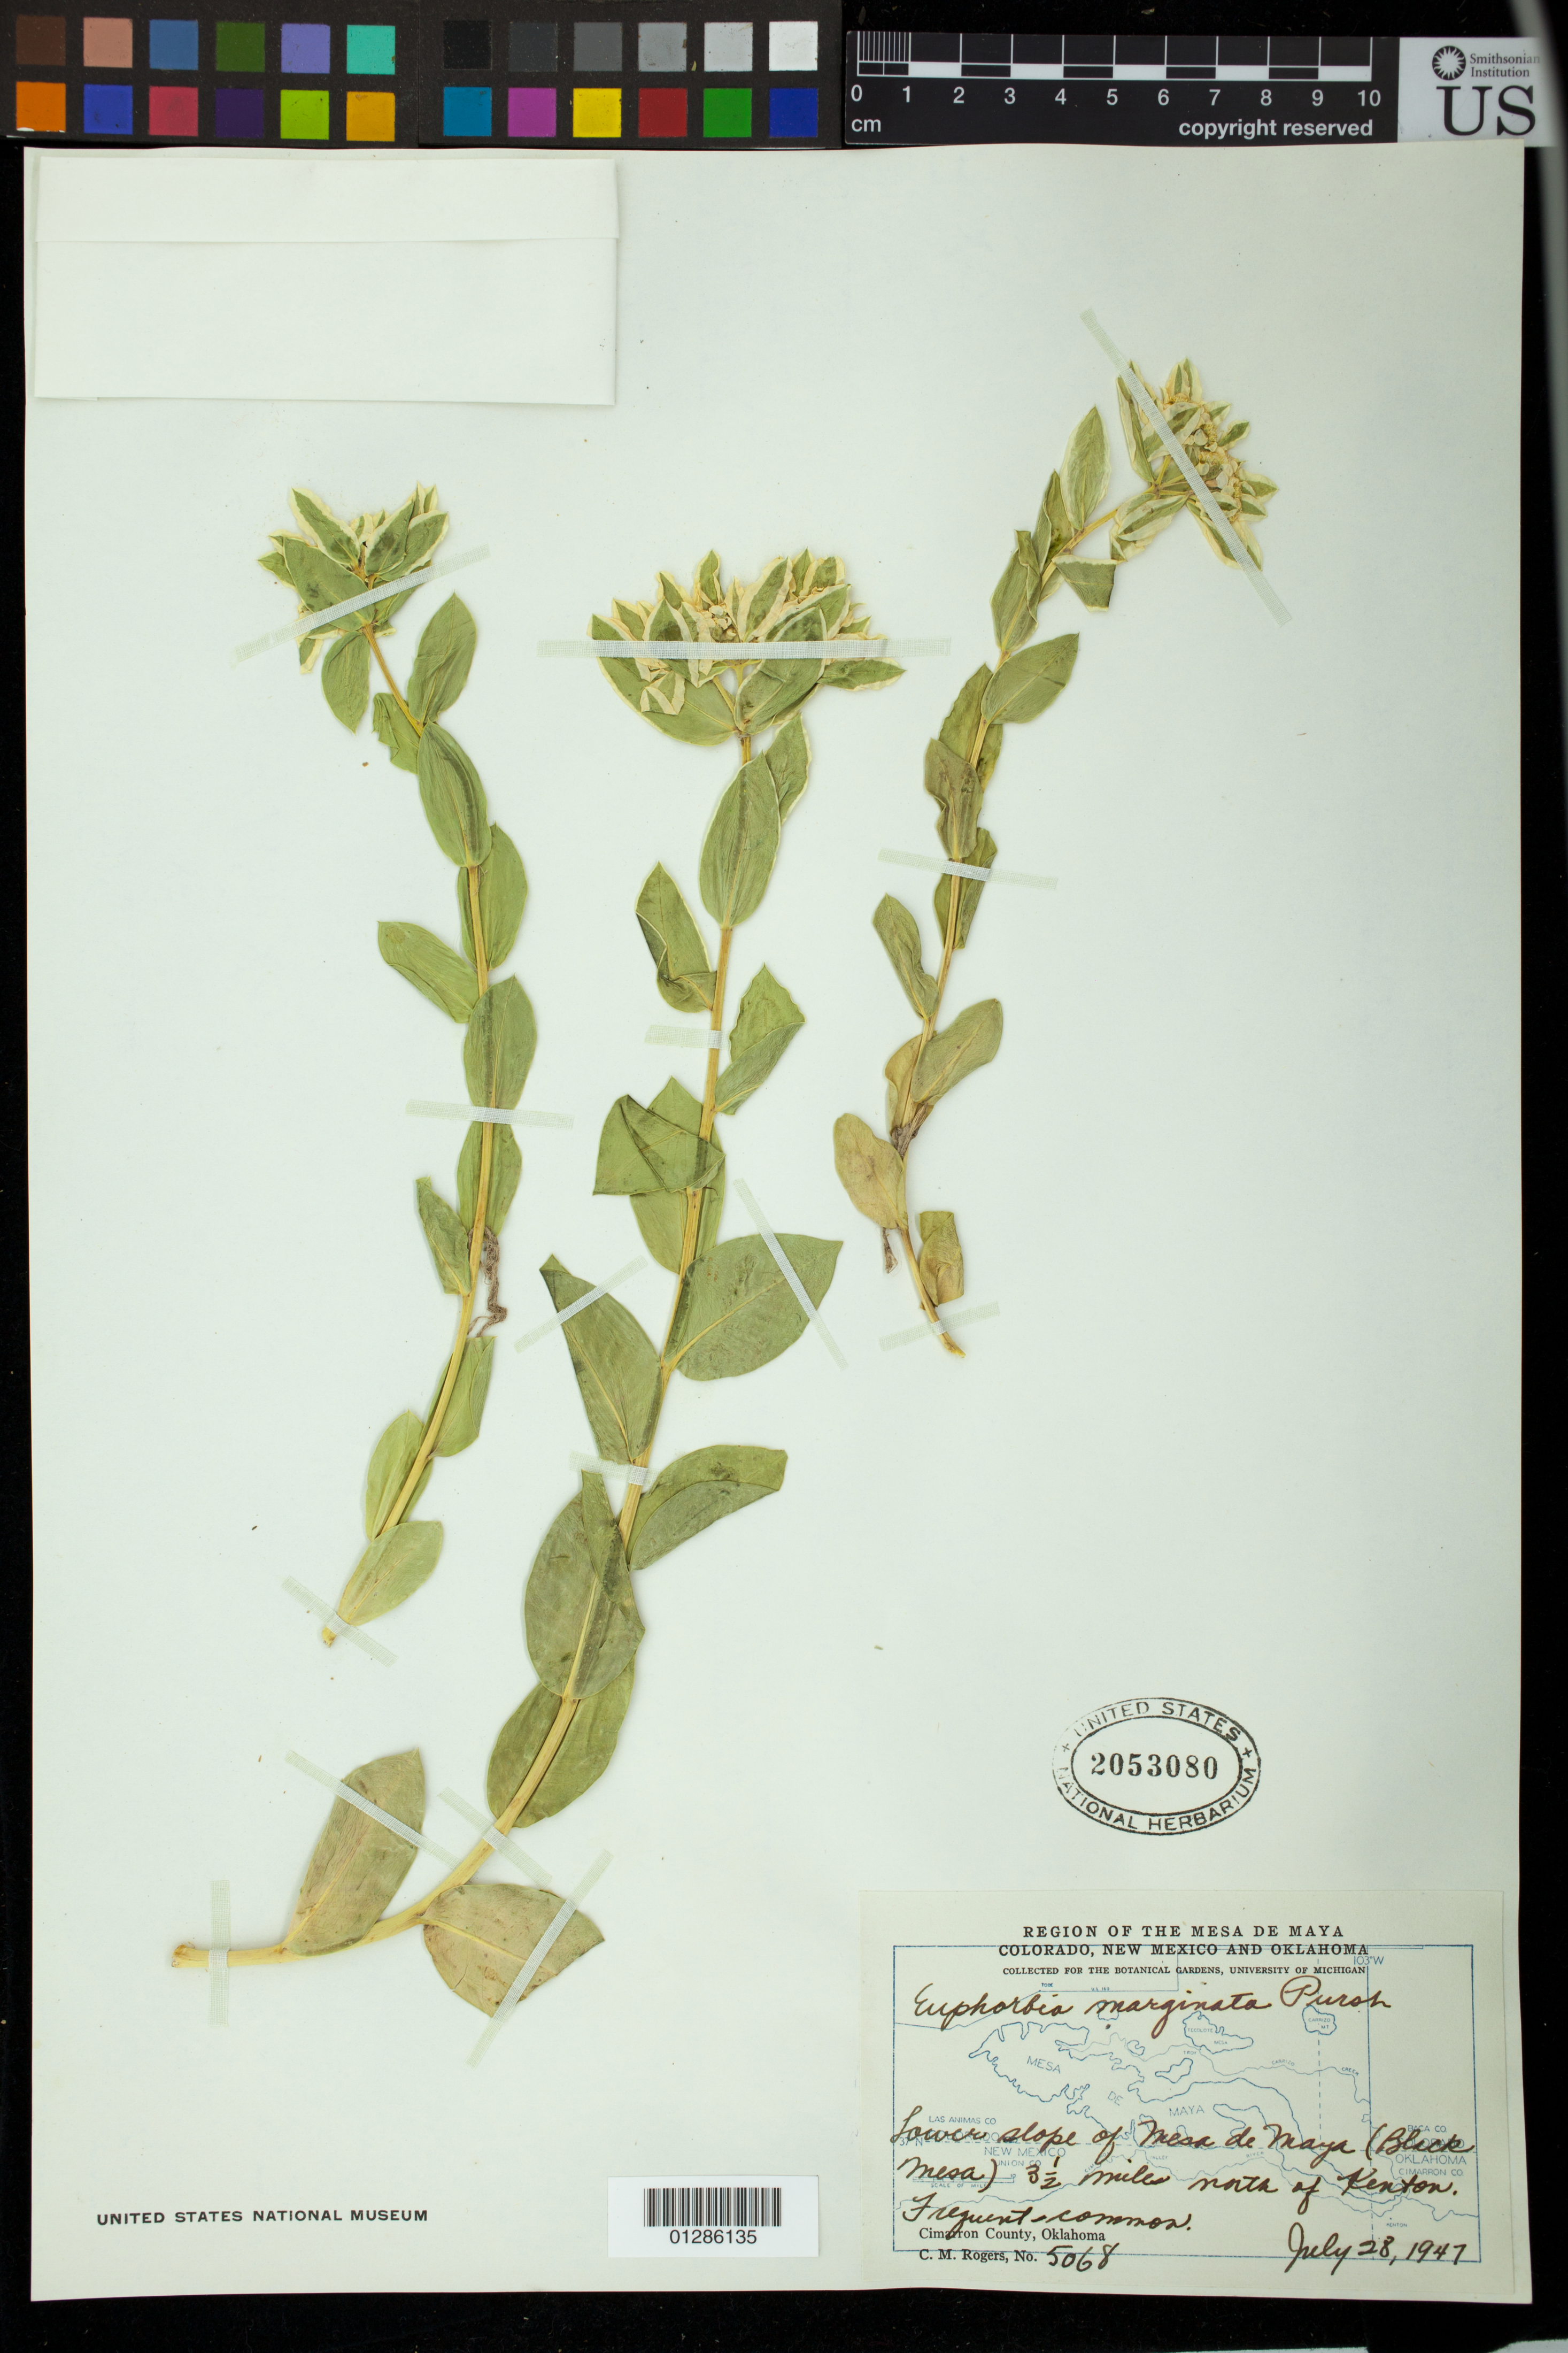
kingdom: Plantae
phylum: Tracheophyta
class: Magnoliopsida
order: Malpighiales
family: Euphorbiaceae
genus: Euphorbia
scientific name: Euphorbia marginata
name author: Pursh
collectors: C. M. Rogers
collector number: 5068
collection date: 1947-07-28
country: United States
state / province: Oklahoma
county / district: Cimarron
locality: Lower slope of Mesa de Maya (Black Mesa) 3.5 miles north of Kenton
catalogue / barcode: US 2053080